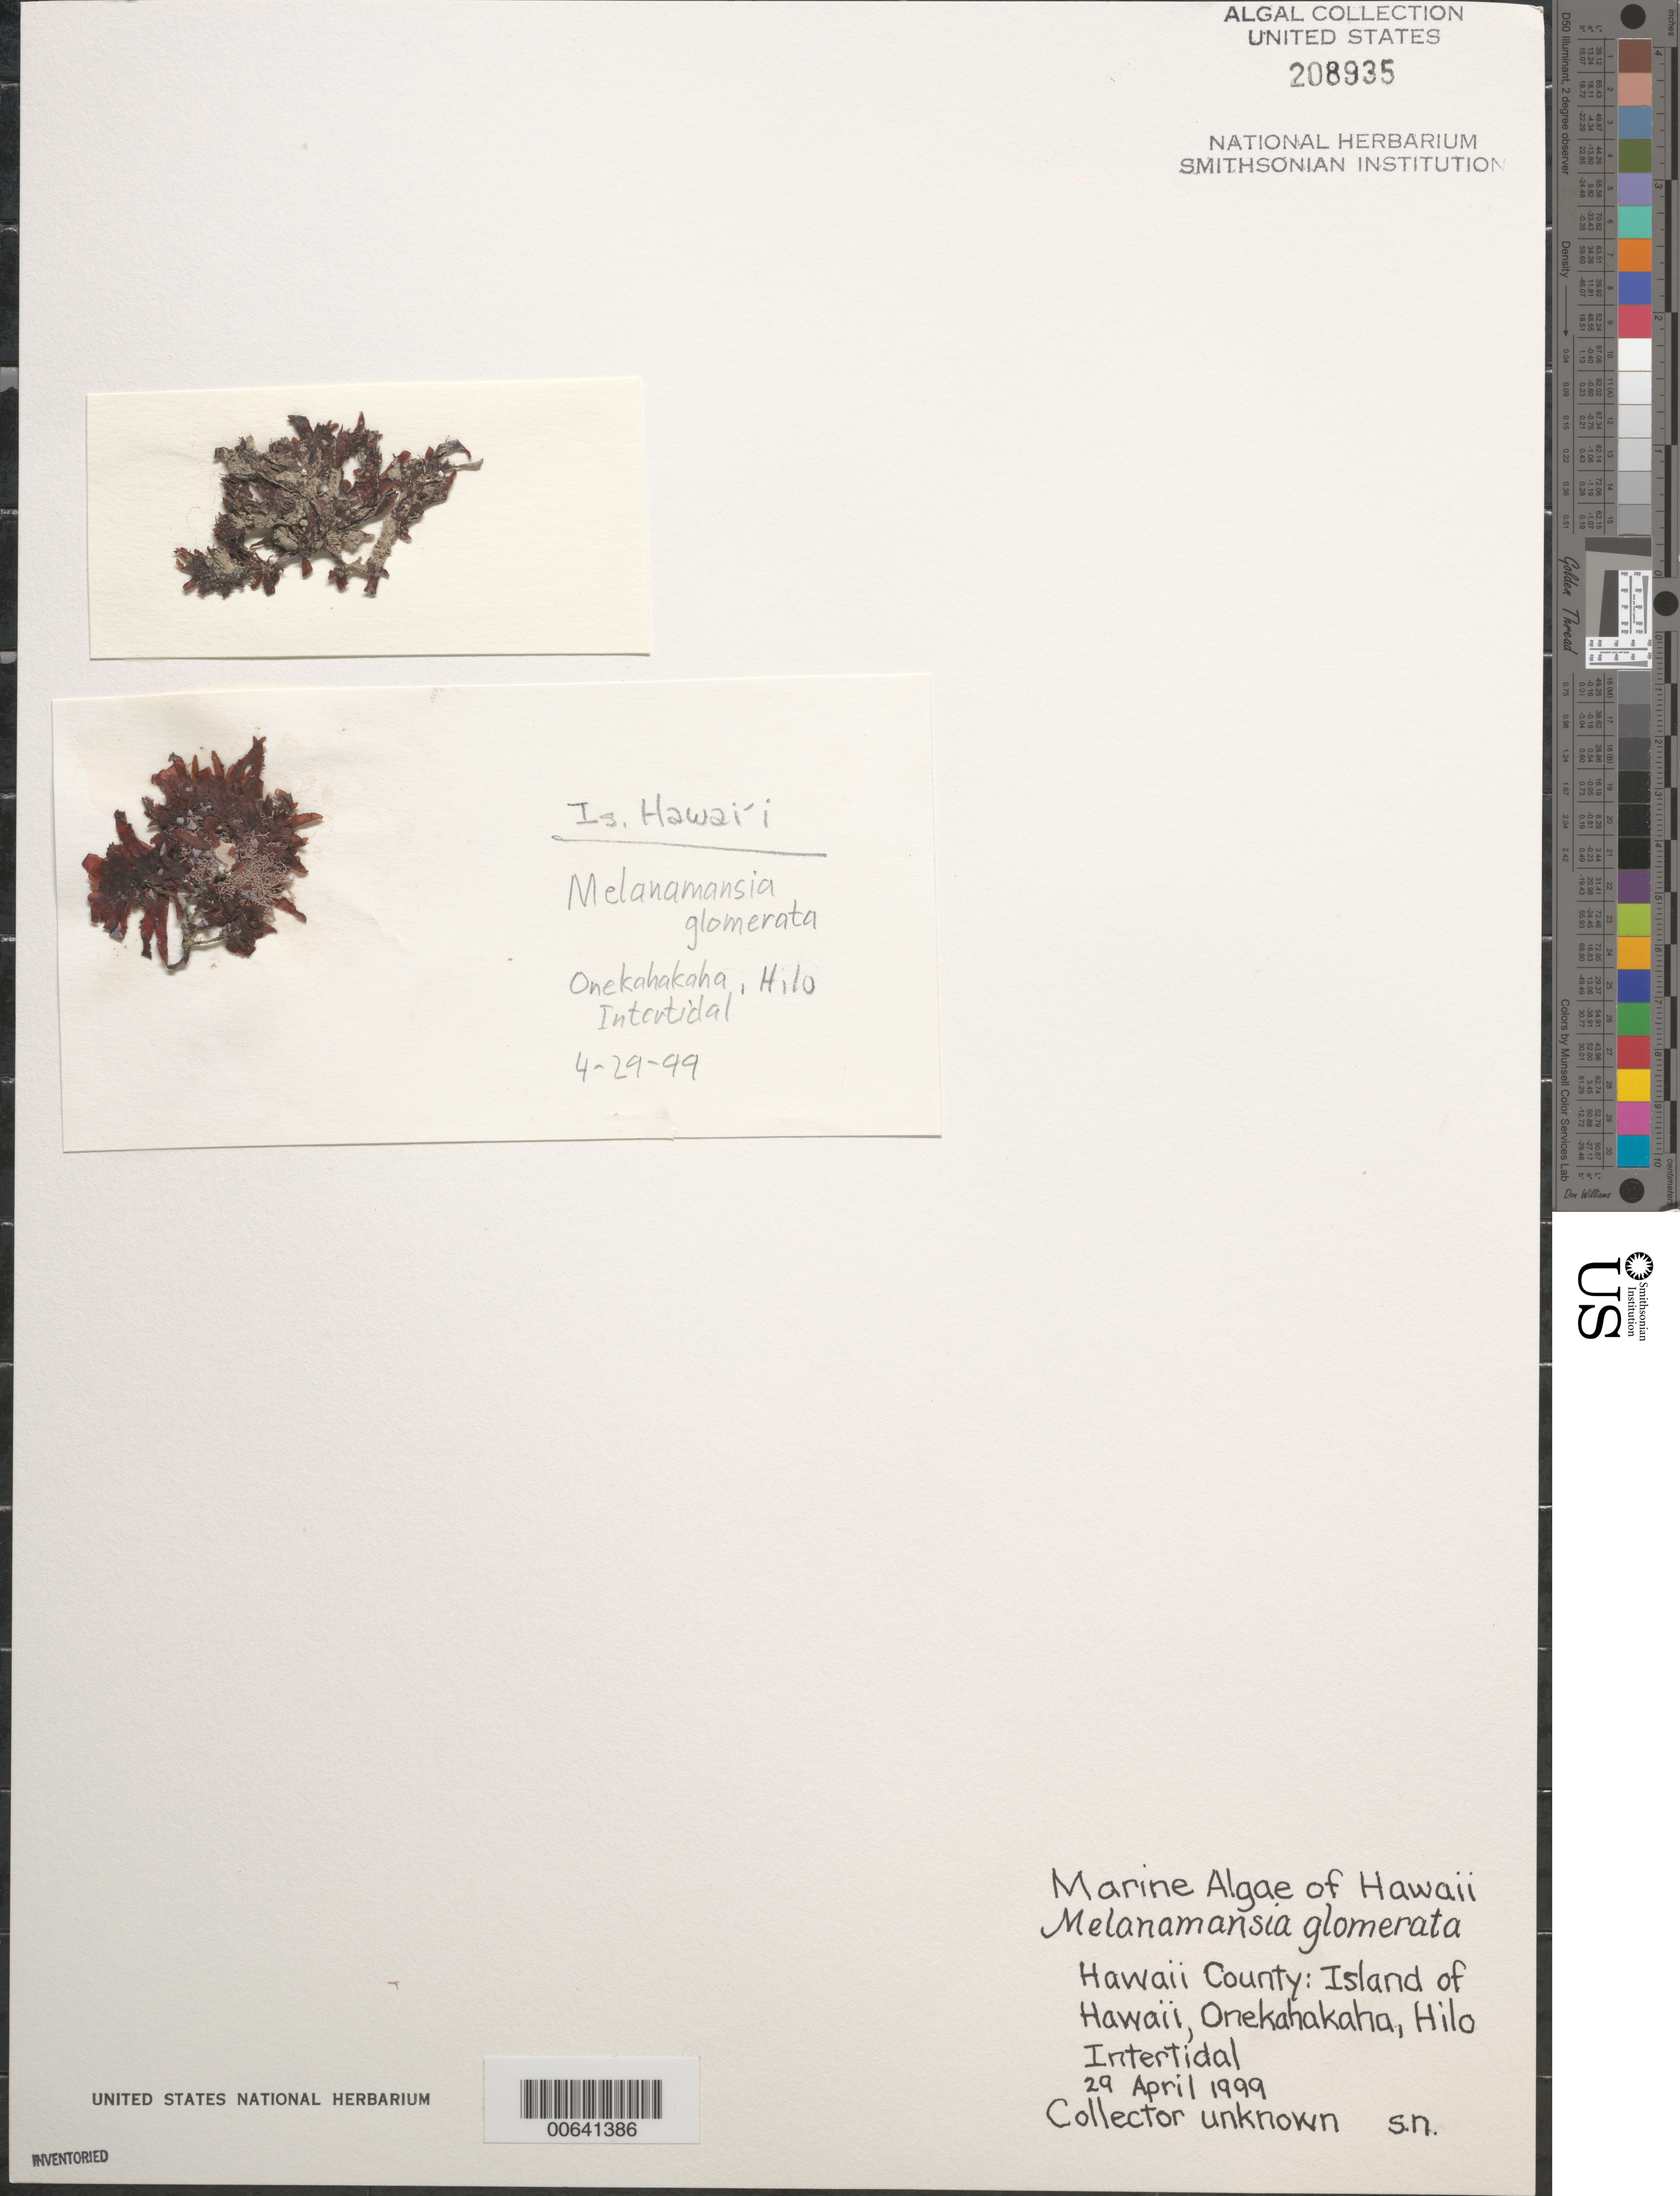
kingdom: Plantae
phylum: Rhodophyta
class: Florideophyceae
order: Ceramiales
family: Rhodomelaceae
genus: Amansia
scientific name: Amansia glomerata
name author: C. Agardh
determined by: Algae name updating Project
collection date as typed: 29 Apr 1999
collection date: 1999-04-29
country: United States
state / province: Hawaii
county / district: Hawaii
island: Hawaii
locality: Onekahakaha, Hilo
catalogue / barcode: US 208935